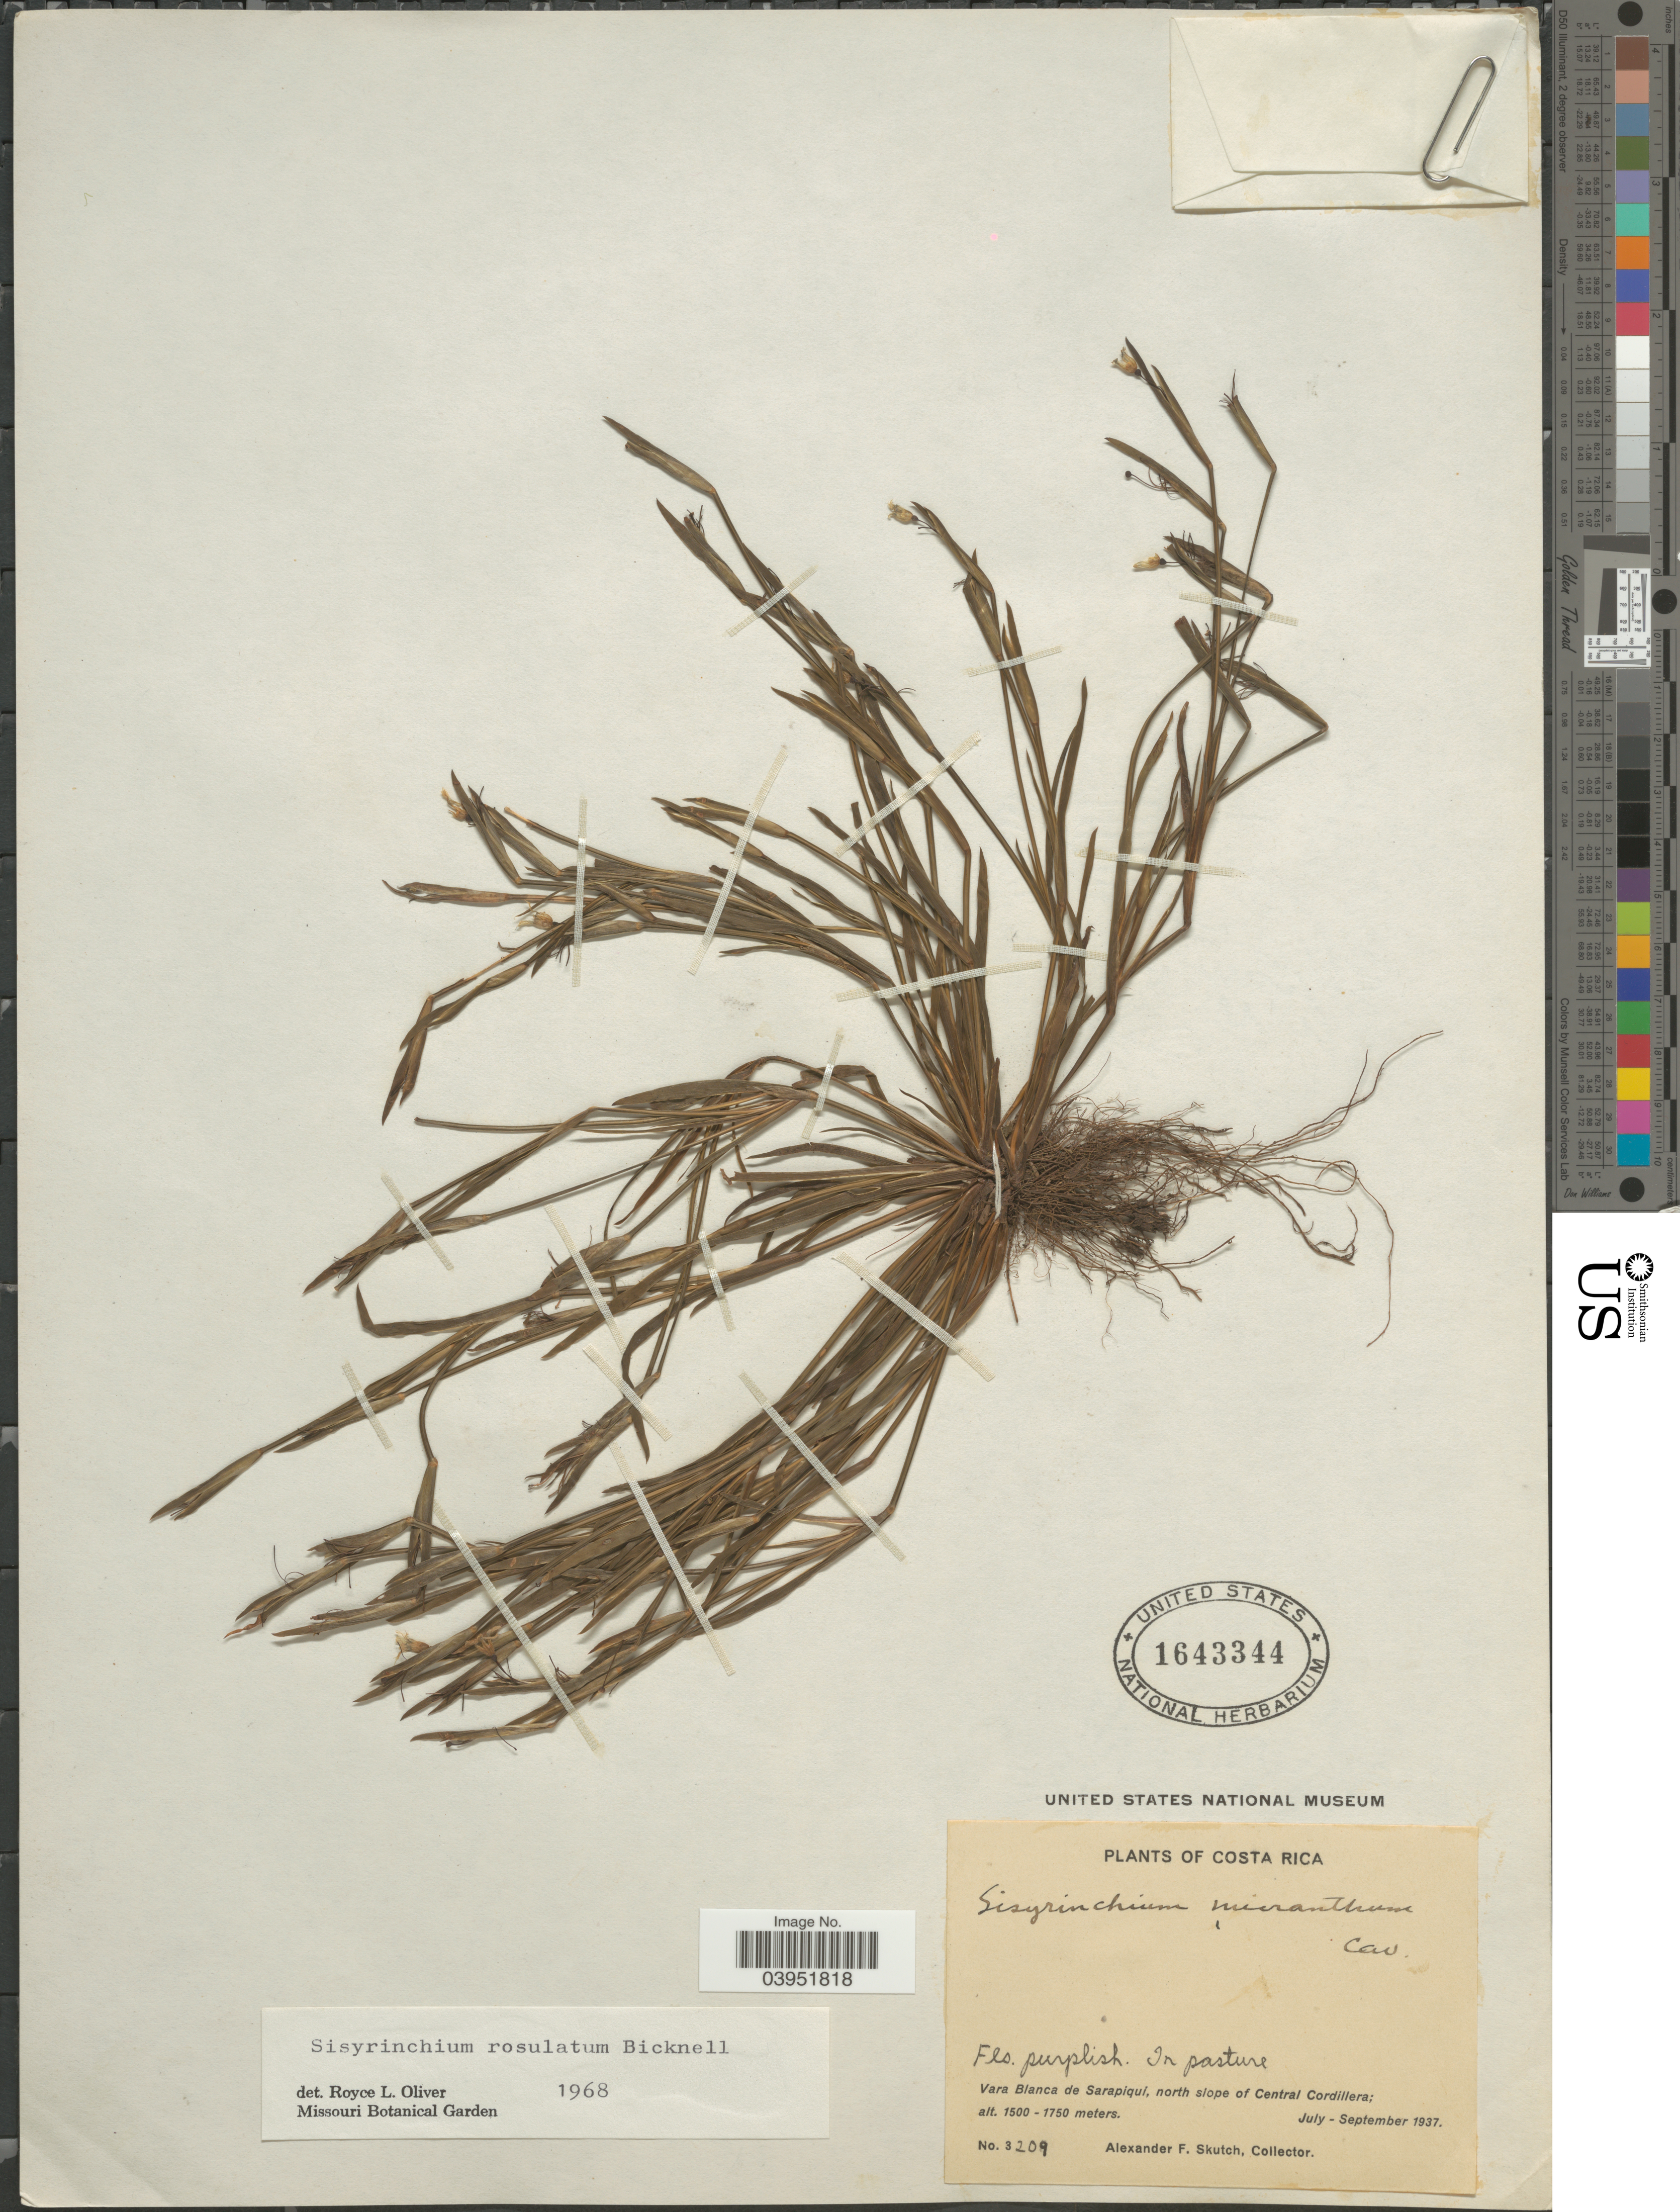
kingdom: Plantae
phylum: Tracheophyta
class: Liliopsida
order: Asparagales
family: Iridaceae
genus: Sisyrinchium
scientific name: Sisyrinchium rosulatum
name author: E.P. Bicknell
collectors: A. F. Skutch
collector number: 3209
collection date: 1937-07/1937-09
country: Costa Rica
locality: Vara Blanca de Sarapiqui, north slope of Central Cordillera.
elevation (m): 1500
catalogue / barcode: US 1643344